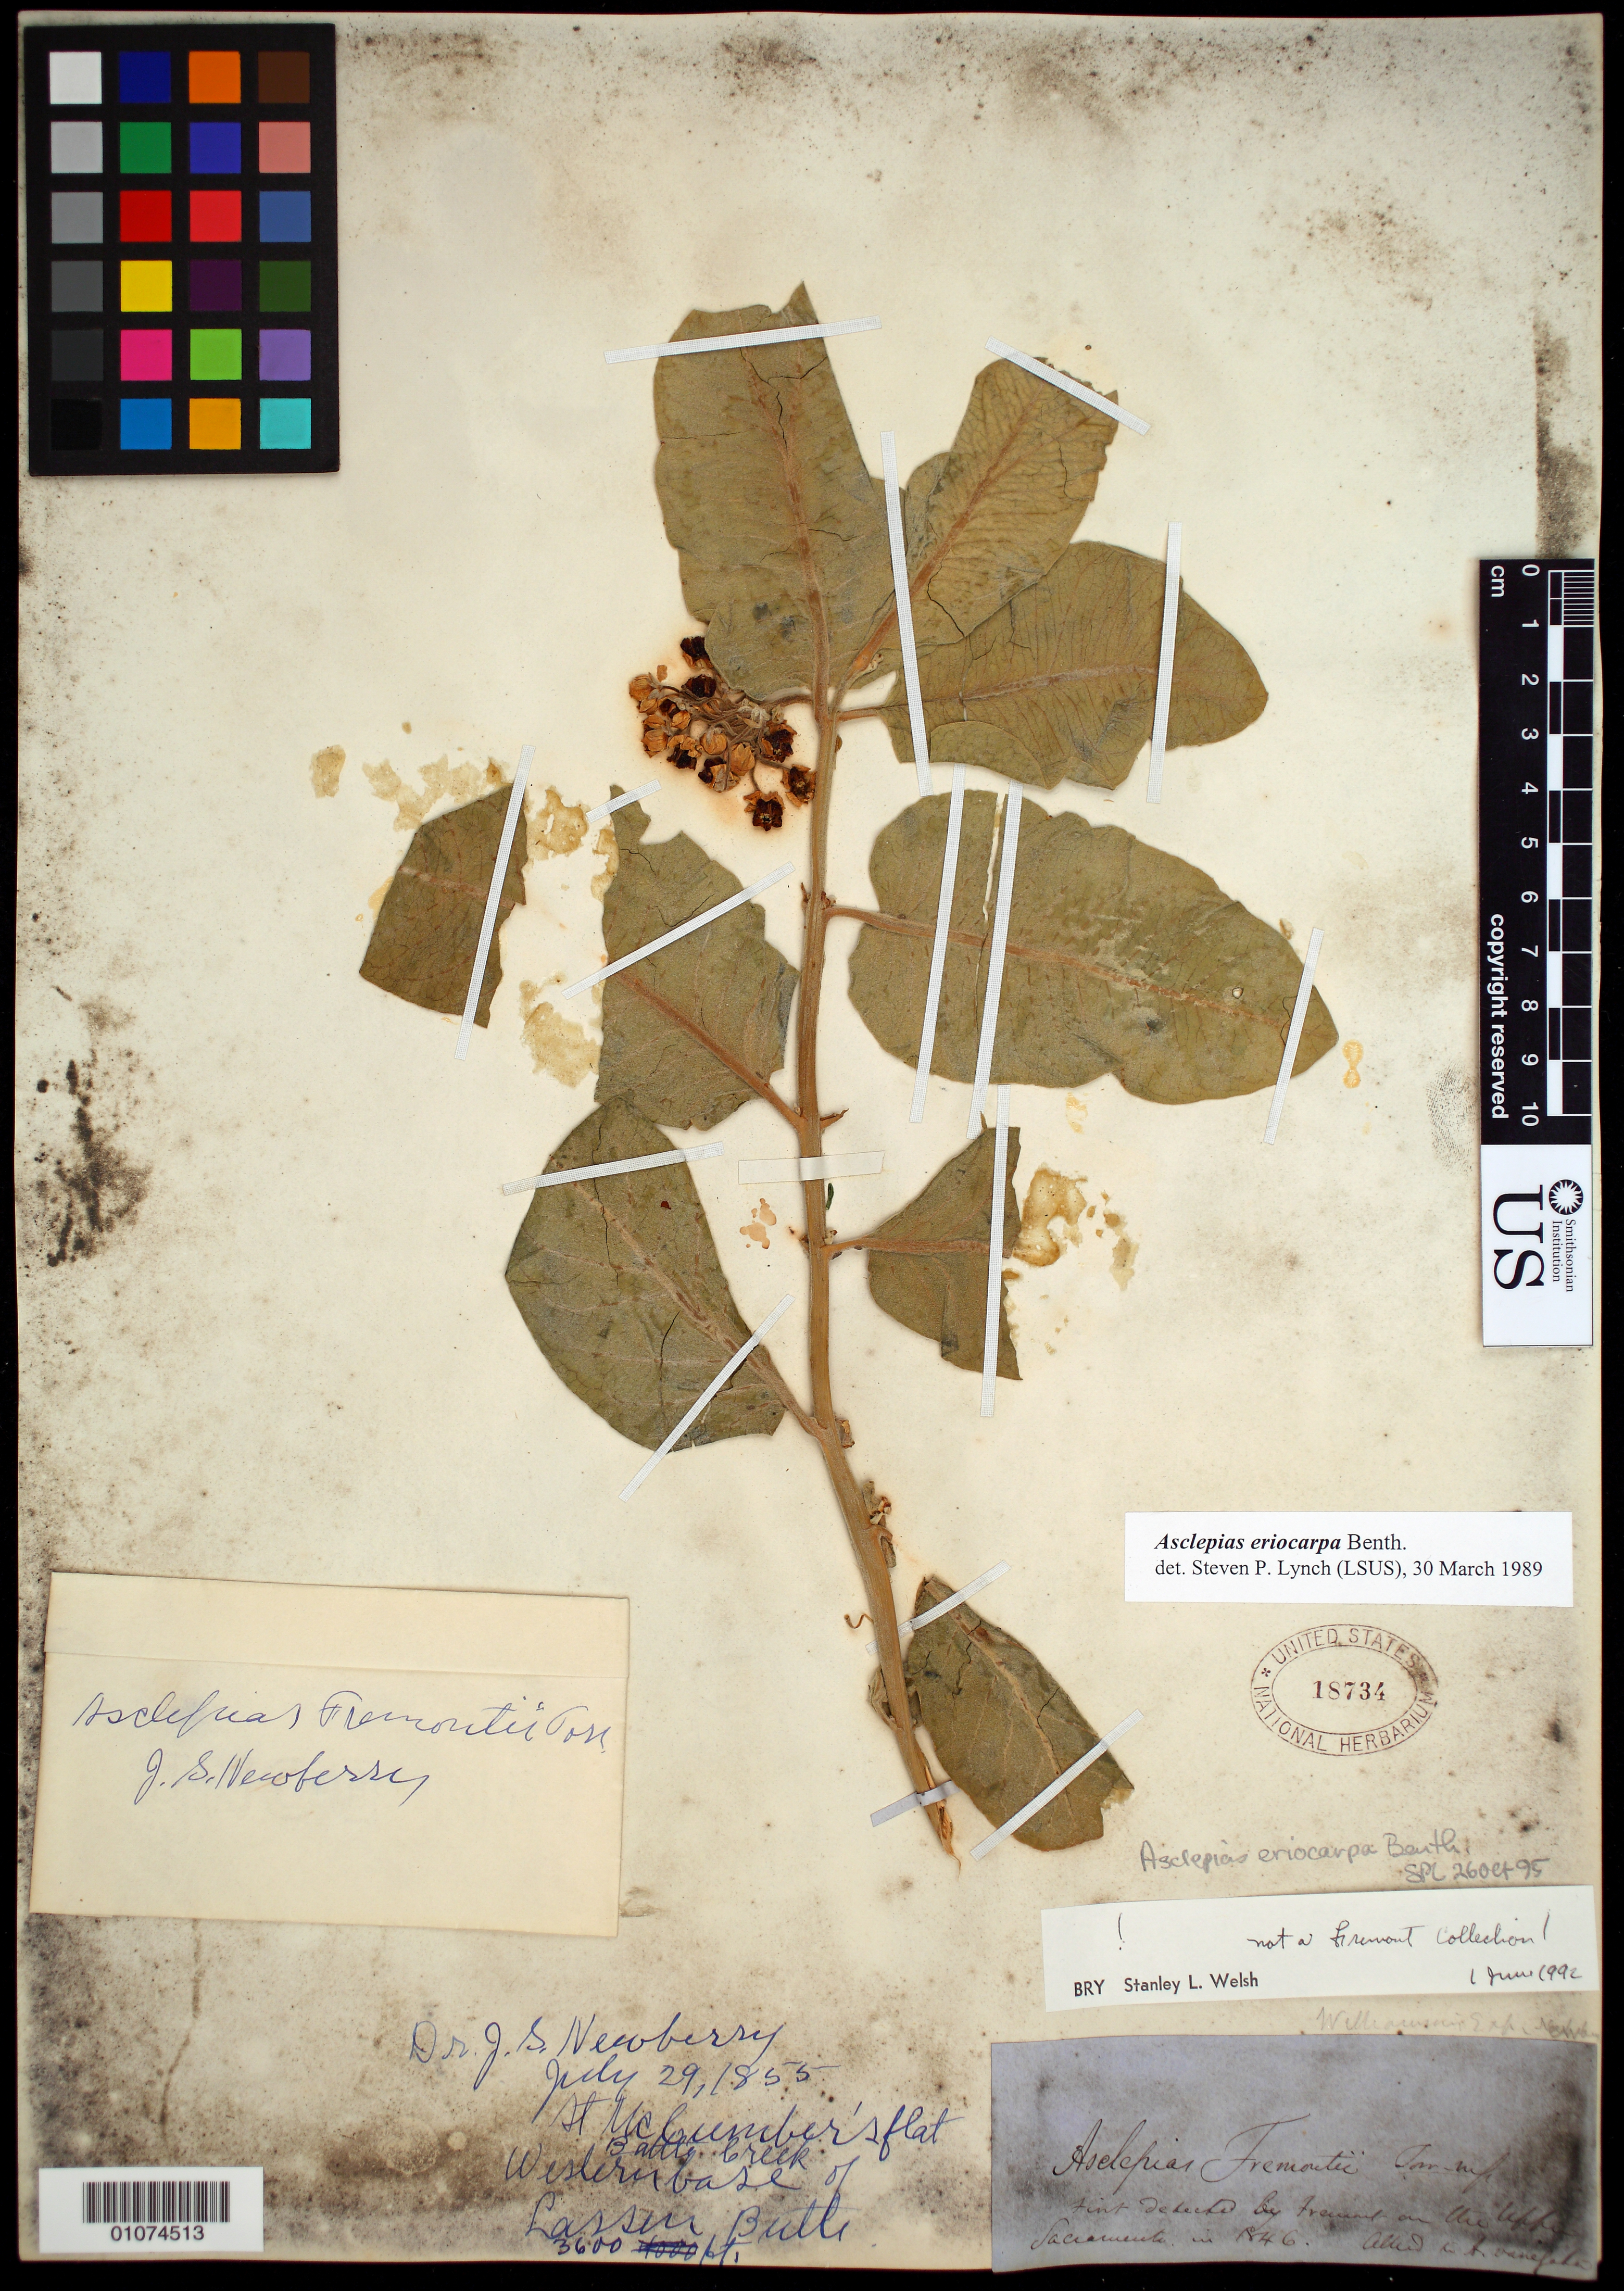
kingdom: Plantae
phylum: Tracheophyta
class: Magnoliopsida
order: Gentianales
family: Apocynaceae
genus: Asclepias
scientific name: Asclepias eriocarpa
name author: Benth.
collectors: J. S. Newberry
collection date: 1855-07-29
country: United States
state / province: California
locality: Lassen Butte- western base, Battle Creek, St. McCumber's Flat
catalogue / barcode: US 18734